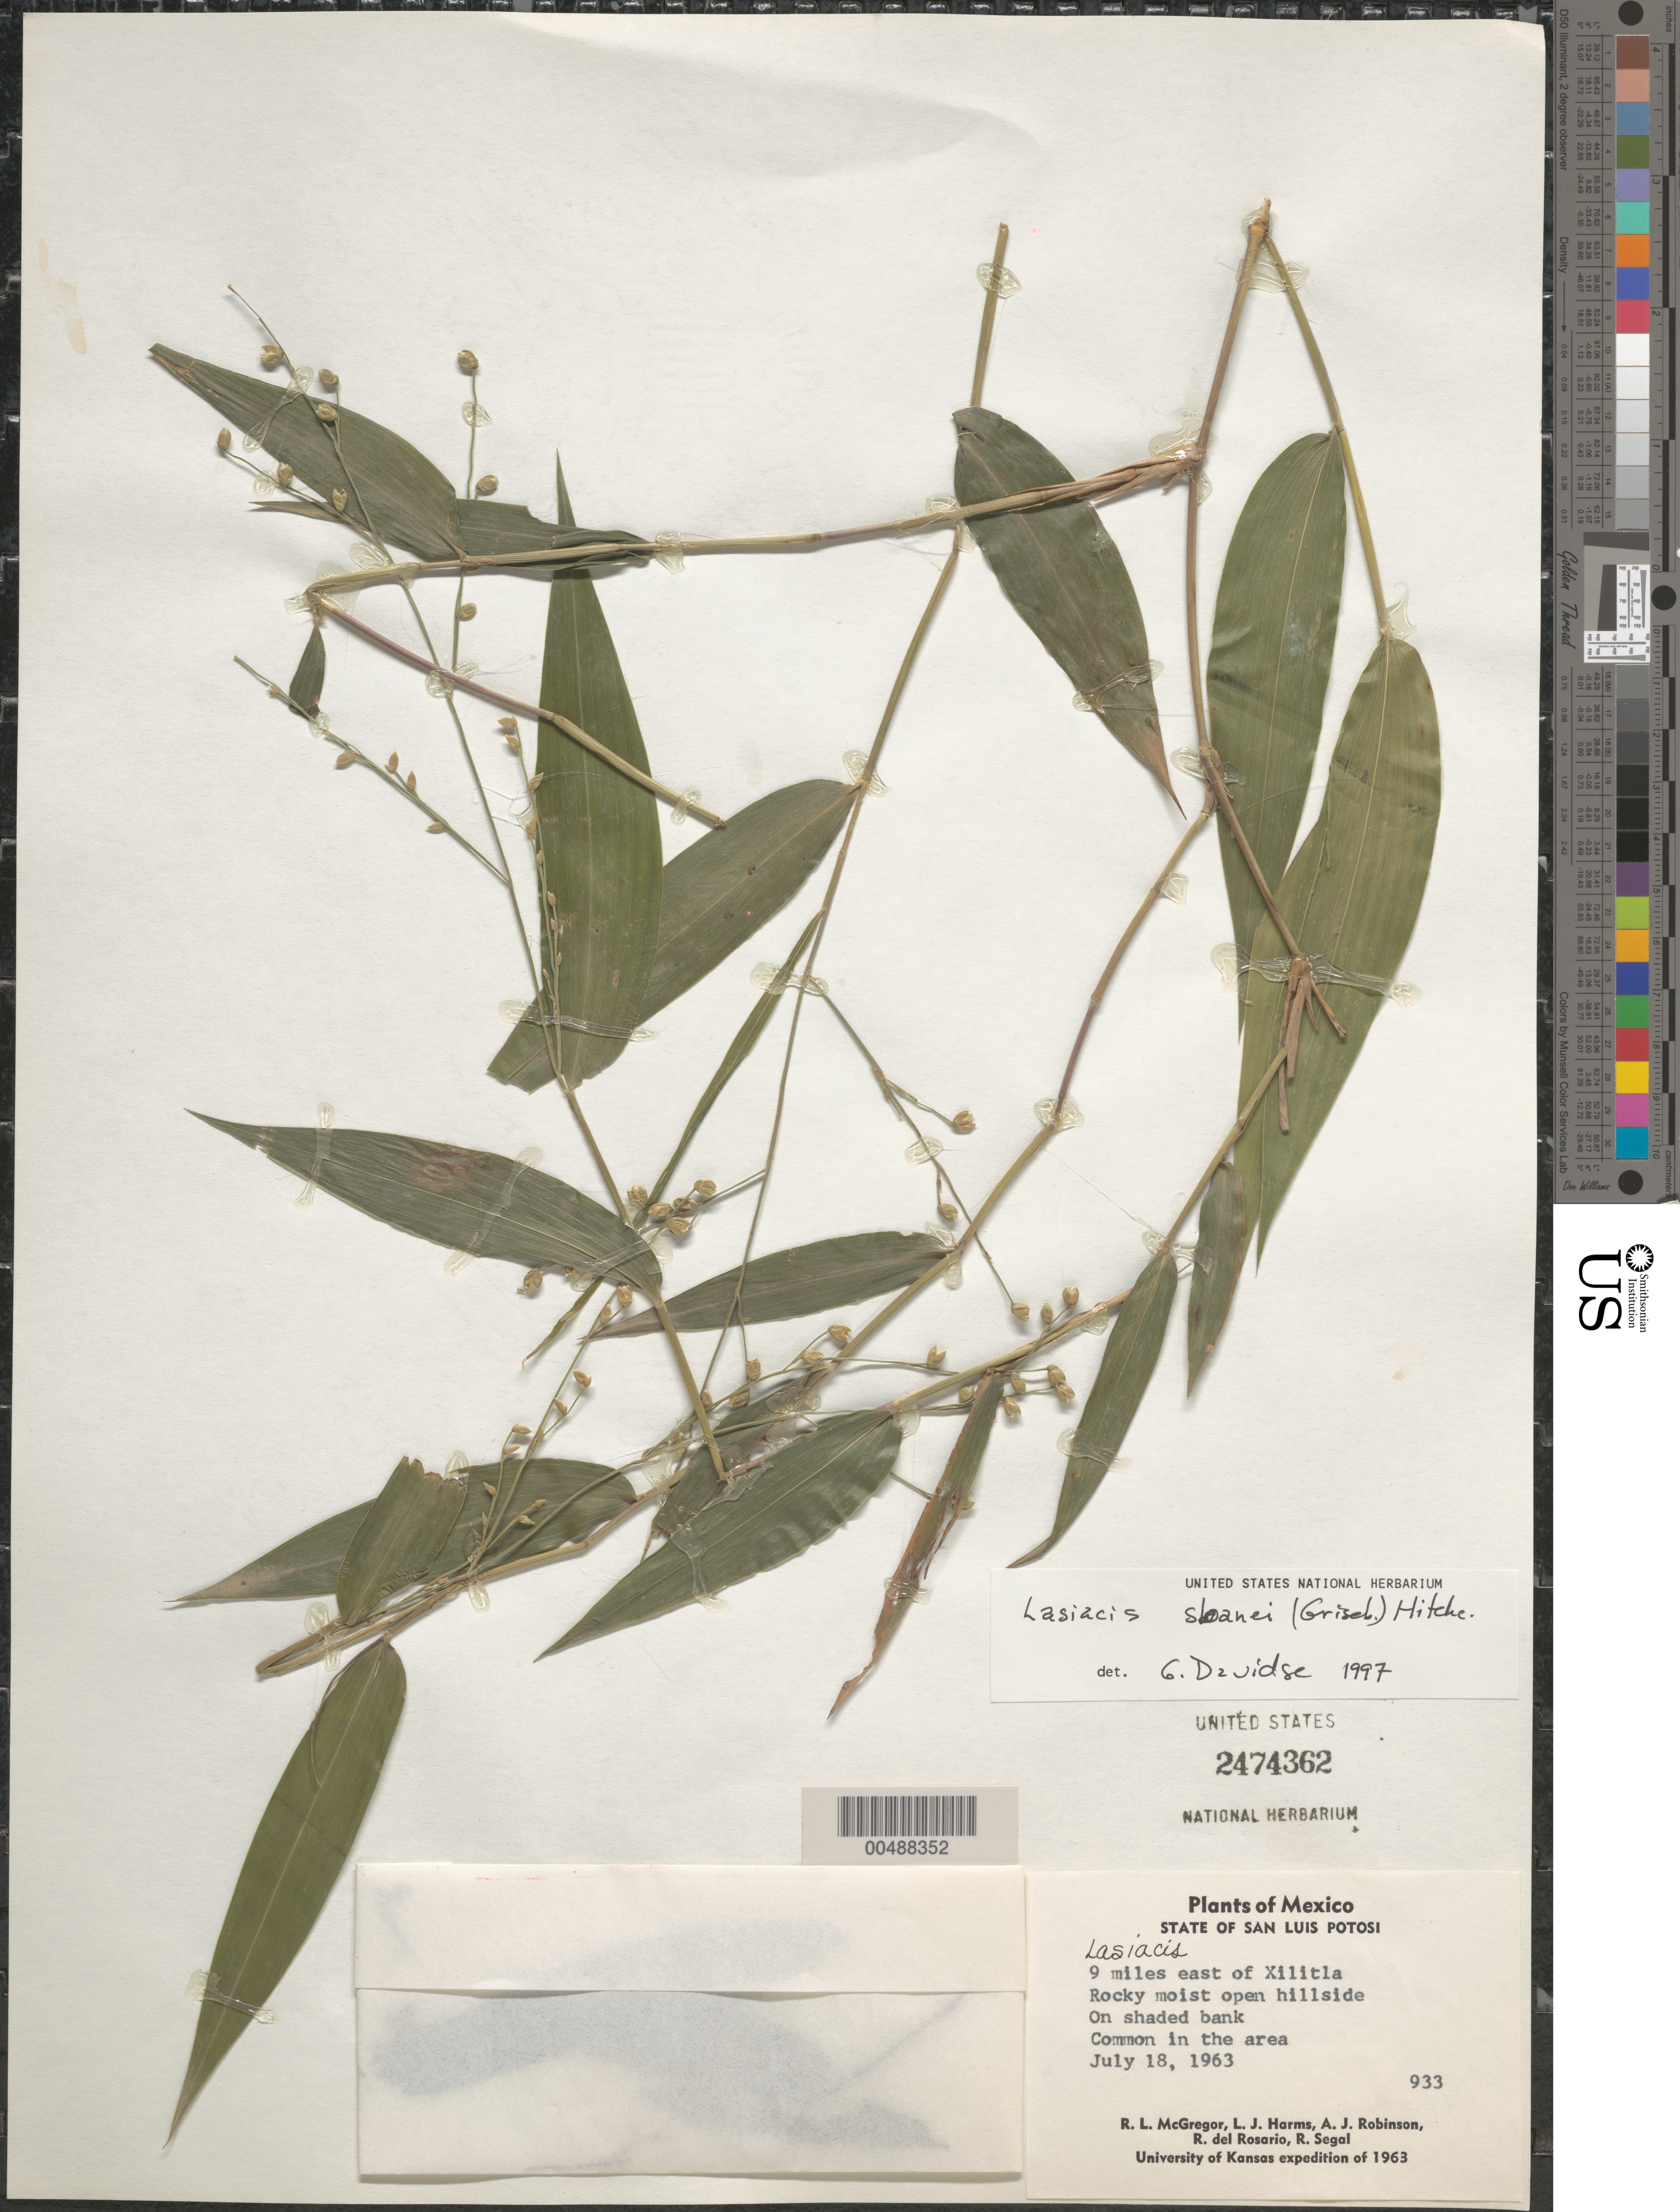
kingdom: Plantae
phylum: Tracheophyta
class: Liliopsida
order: Poales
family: Poaceae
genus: Lasiacis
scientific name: Lasiacis sloanei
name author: (Griseb.) Hitchc.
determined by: Davidse, Gerrit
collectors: R. McGregor, L. Harms & A. J. Robinson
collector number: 933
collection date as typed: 18 Jul 1963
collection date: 1963-07-18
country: Mexico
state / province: San Luis Potosi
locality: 9 mi E of Xilitla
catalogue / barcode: US 2474362